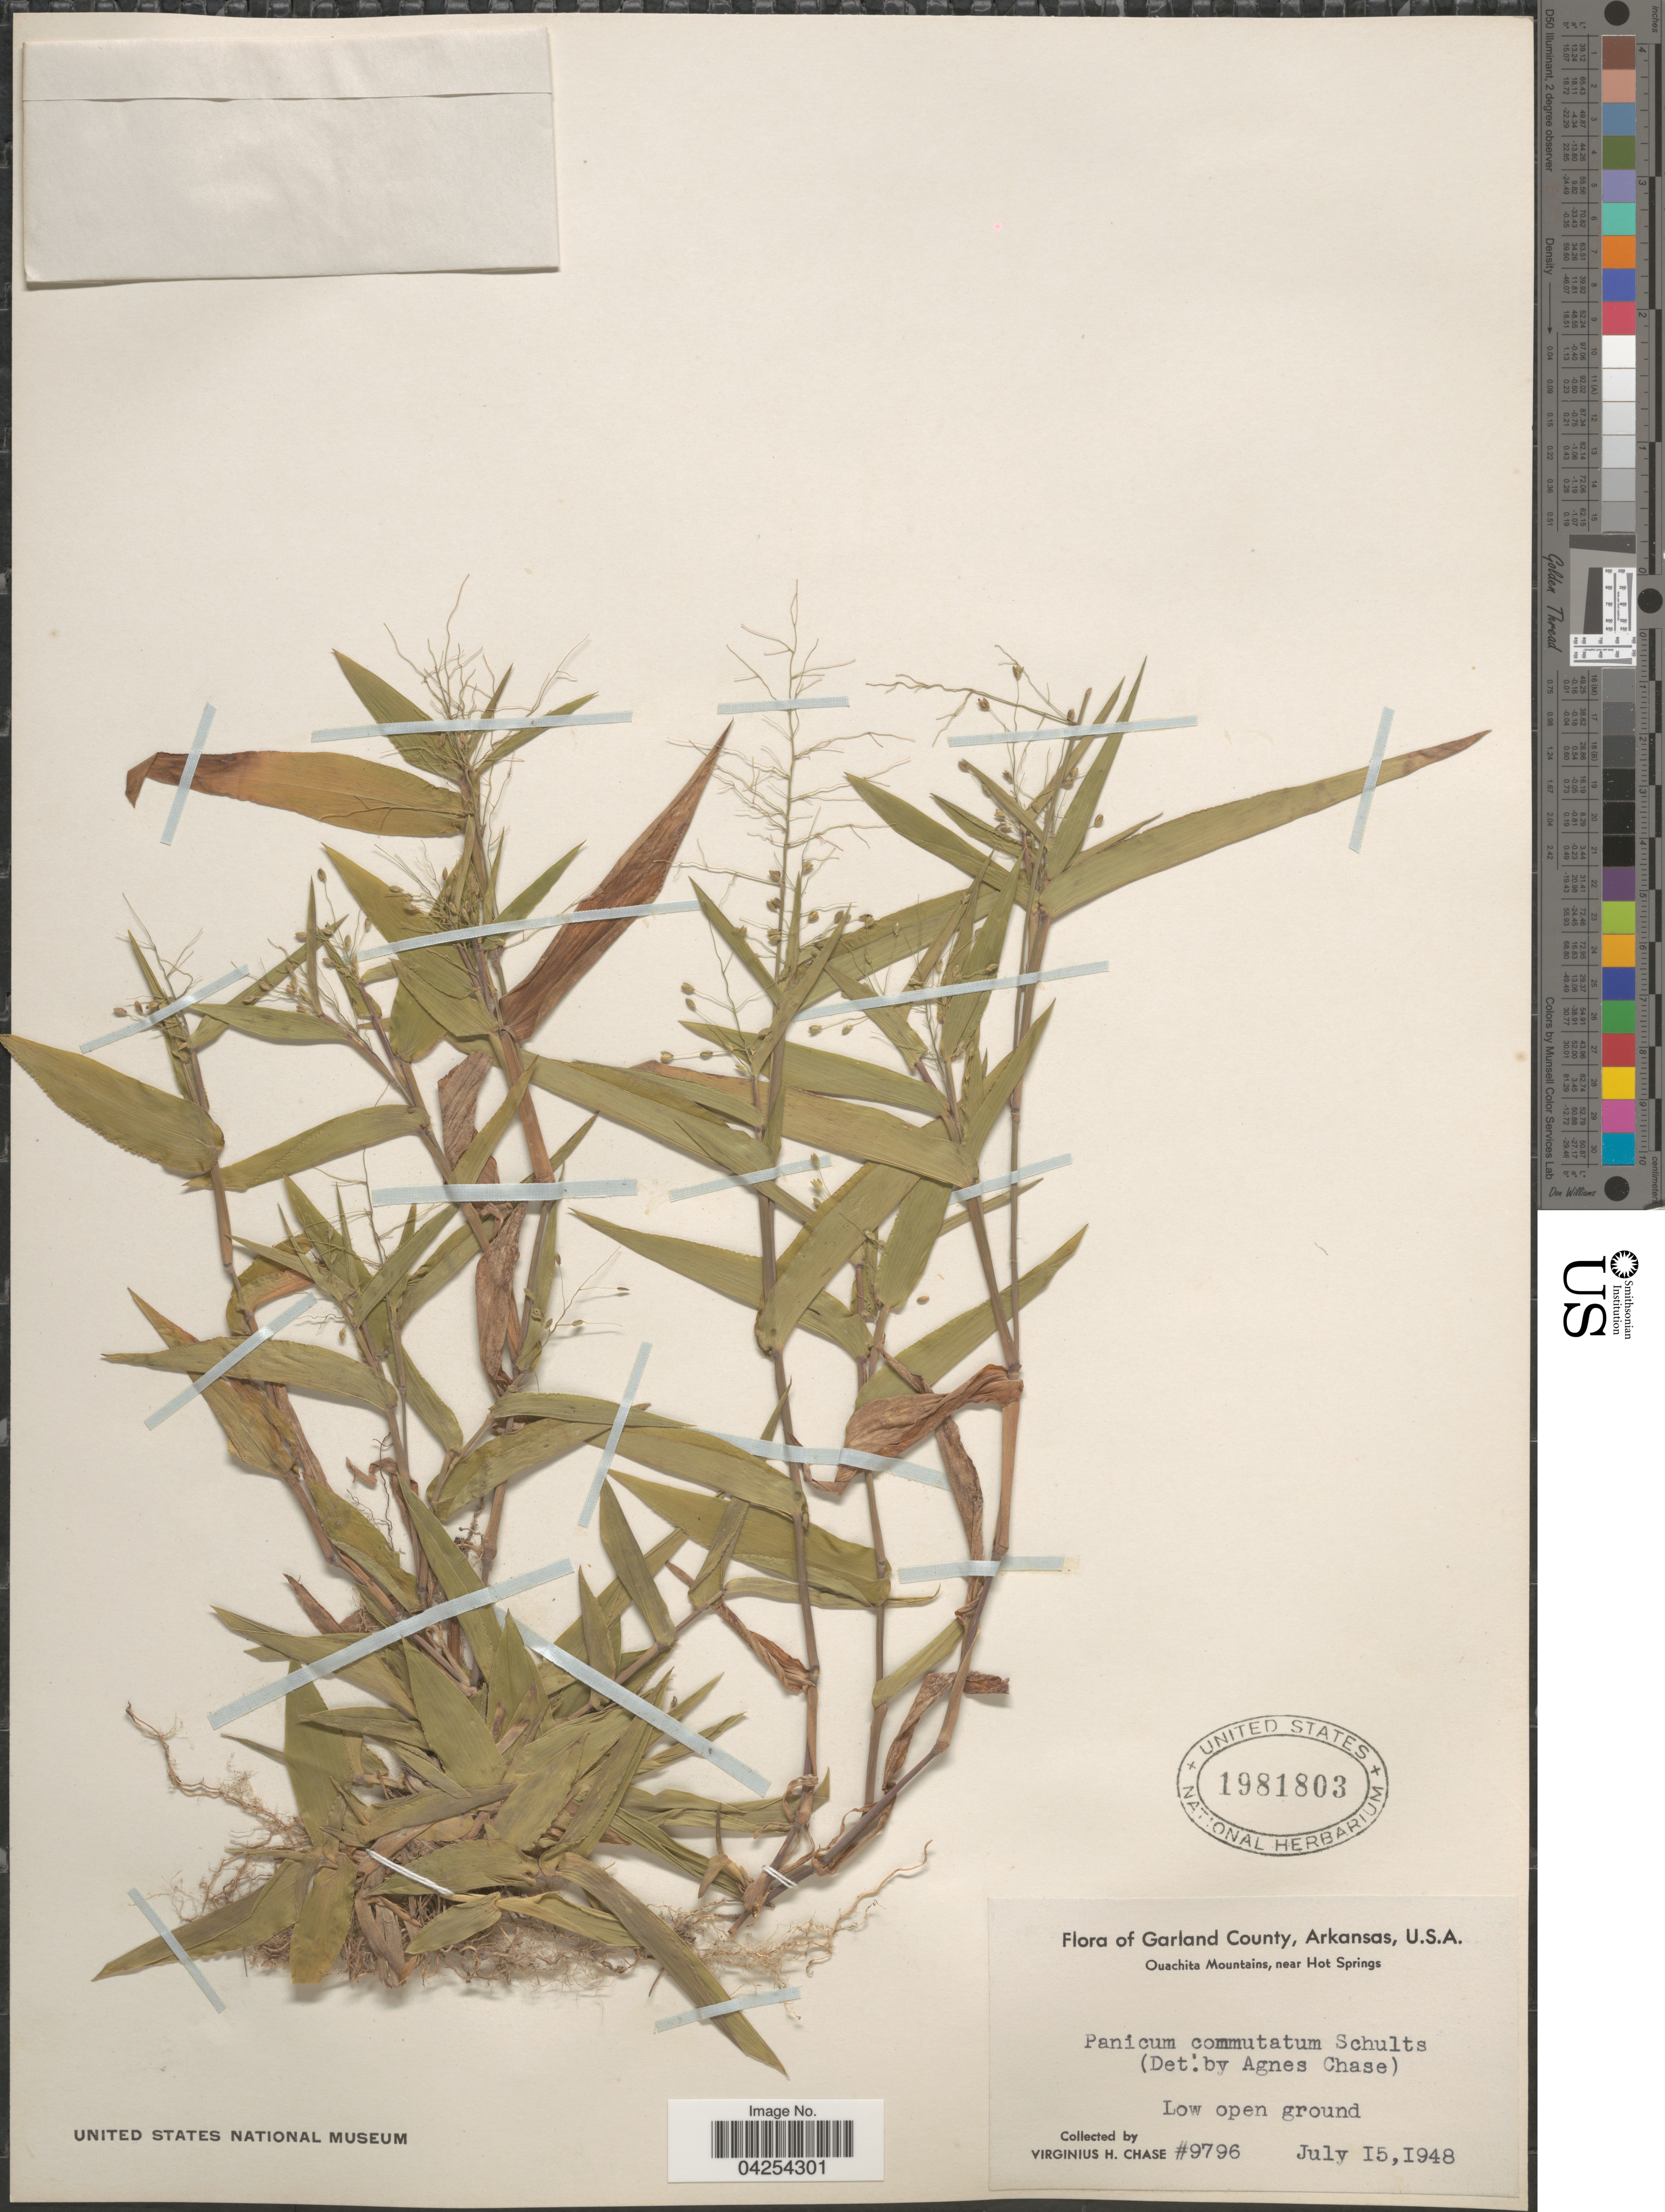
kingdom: Plantae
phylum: Tracheophyta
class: Liliopsida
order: Poales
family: Poaceae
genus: Dichanthelium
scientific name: Dichanthelium commutatum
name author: (Schult.) Gould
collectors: V. H. Chase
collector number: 9796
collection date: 1948-07-15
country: United States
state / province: Arkansas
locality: Garland County. Ouachita Mountains, near Hot Springs.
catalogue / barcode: US 1981803